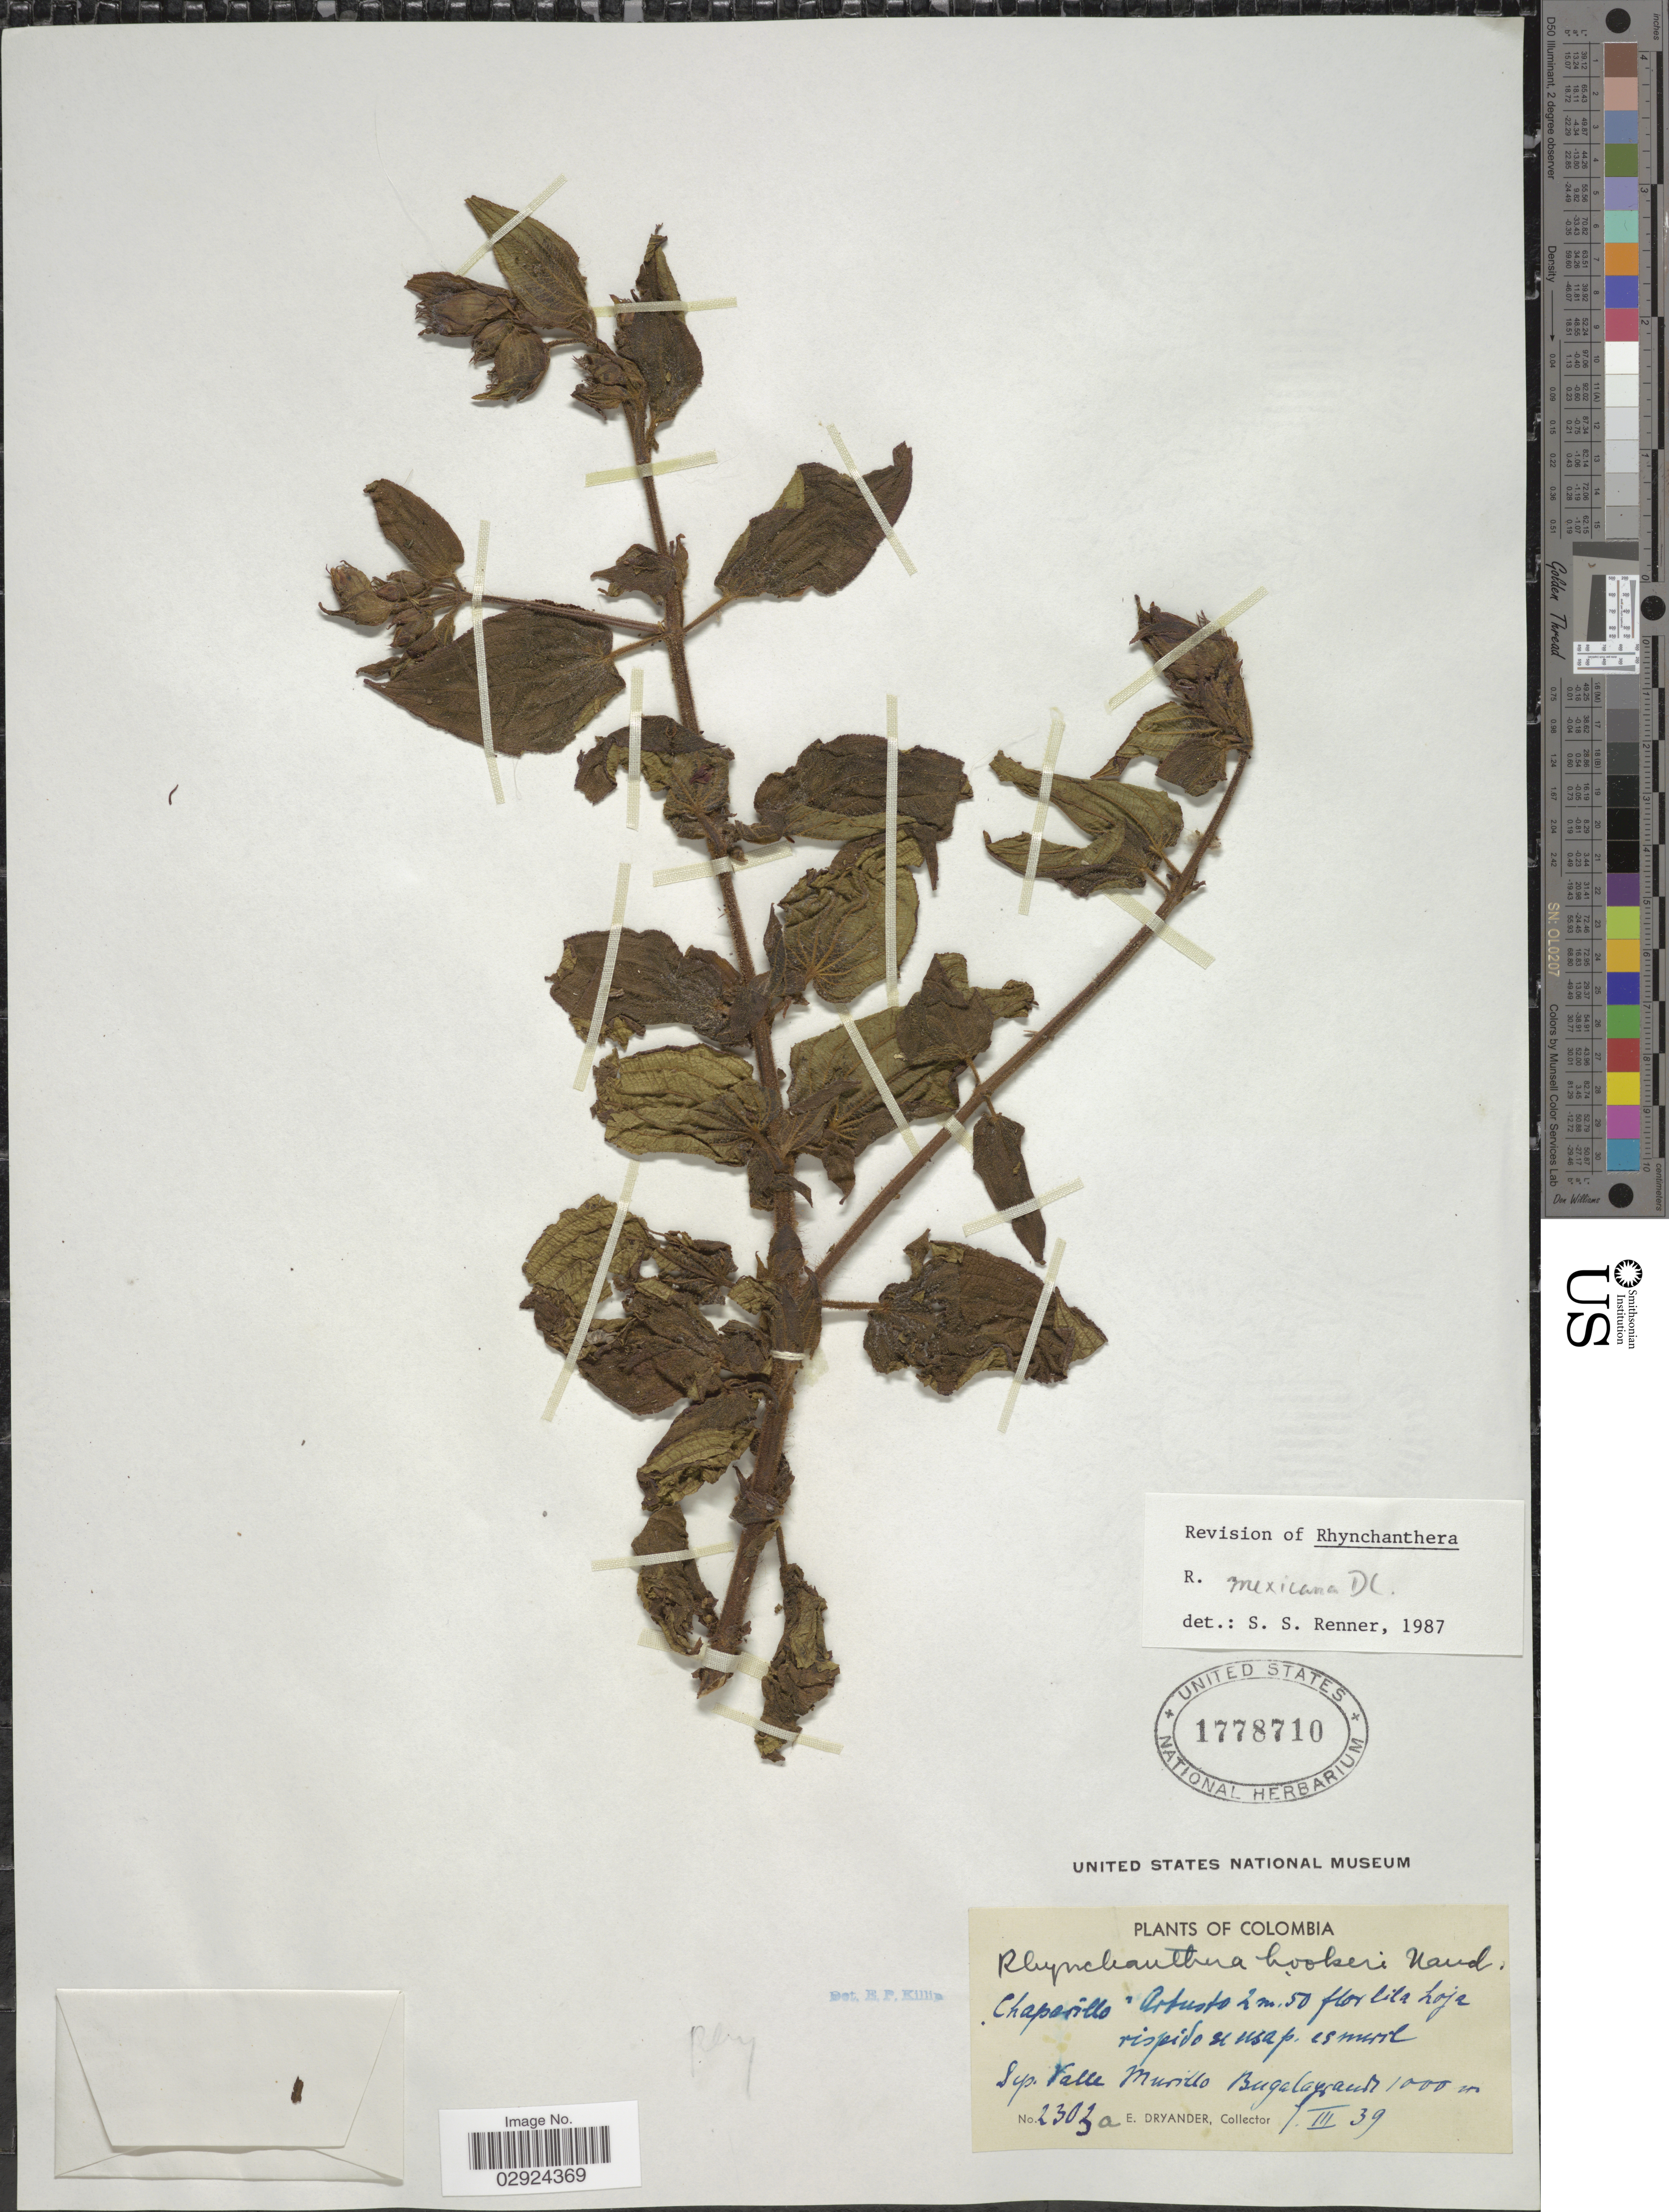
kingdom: Plantae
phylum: Tracheophyta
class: Magnoliopsida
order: Myrtales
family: Melastomataceae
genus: Rhynchanthera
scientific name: Rhynchanthera mexicana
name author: DC.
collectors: E. Dryander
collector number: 2303a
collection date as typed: Transcribed d/m/y: 7/3/39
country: Colombia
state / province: Valle del Cauca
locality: Dep. Valle Murillo Bugalagrande.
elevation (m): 1000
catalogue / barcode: US 1778710